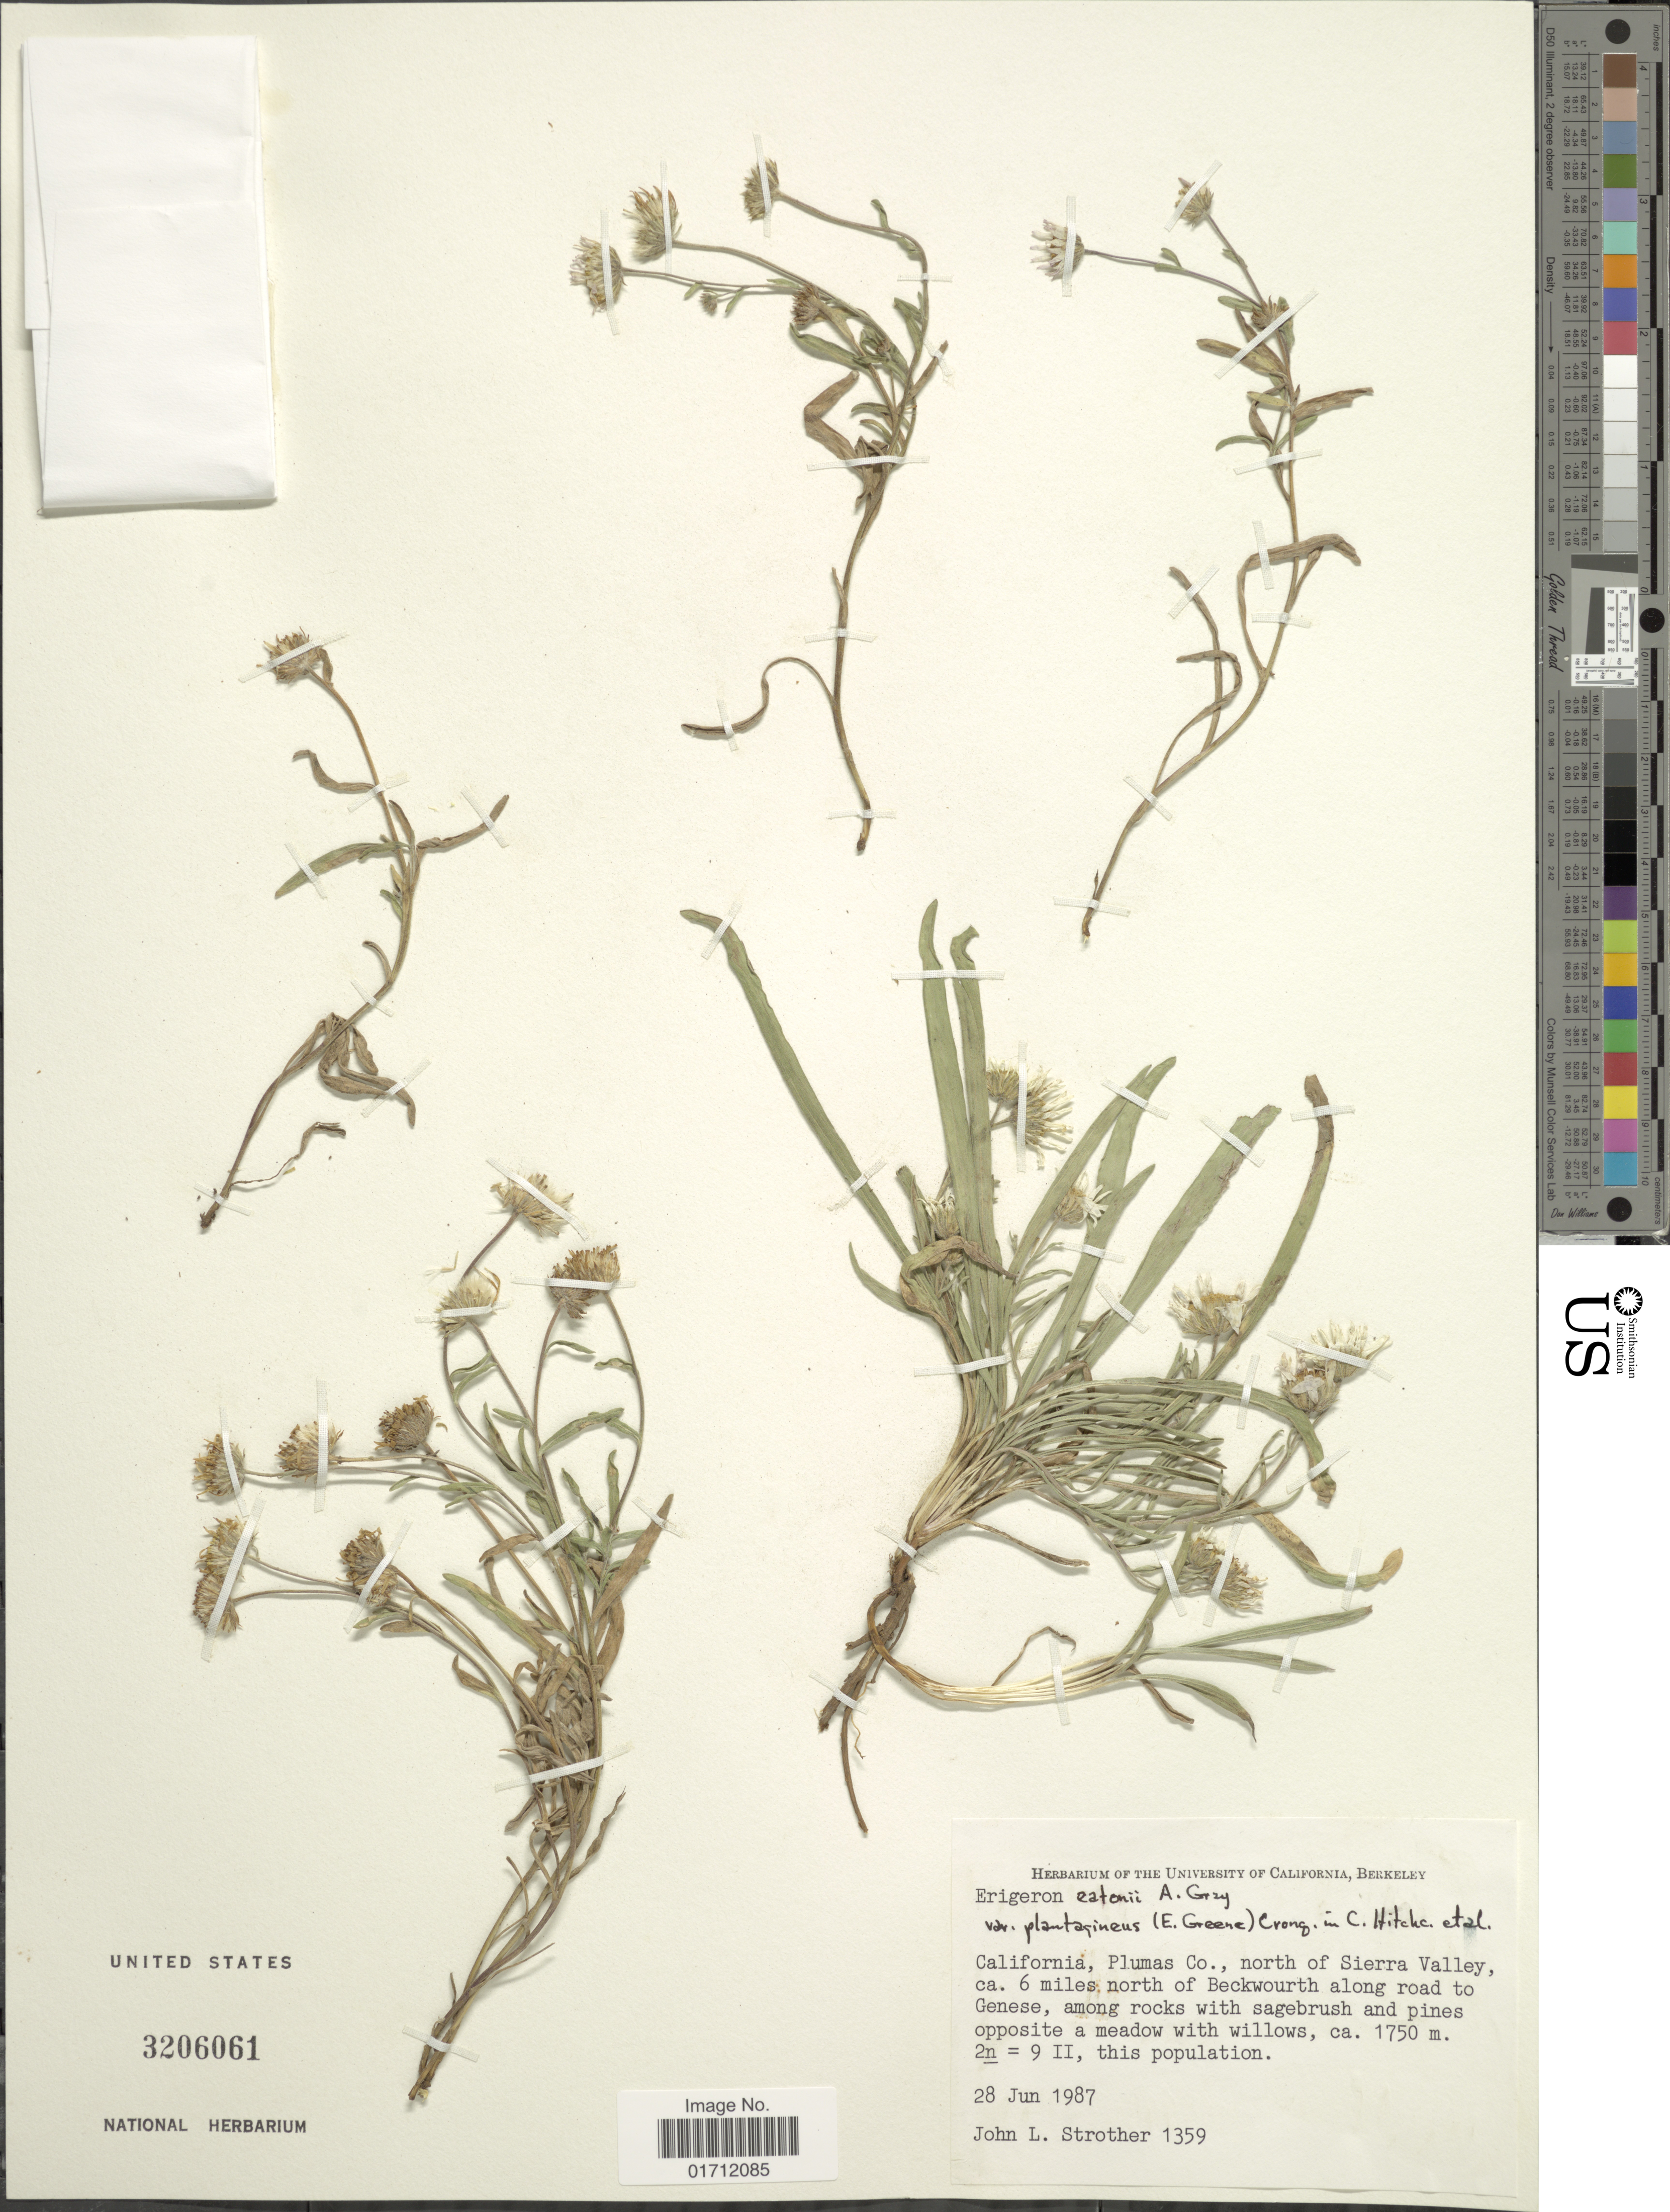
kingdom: Plantae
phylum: Tracheophyta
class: Magnoliopsida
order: Asterales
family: Asteraceae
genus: Erigeron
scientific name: Erigeron eatonii var. plantagineus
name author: (Greene) Cronq.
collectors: J. L. Strother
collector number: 1359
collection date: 1987-06-28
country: United States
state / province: California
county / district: Plumas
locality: Plumas Co., north of Sierra Valley, ca. 6 miles north of Beckwourth along road to Genese.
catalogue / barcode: US 3206061